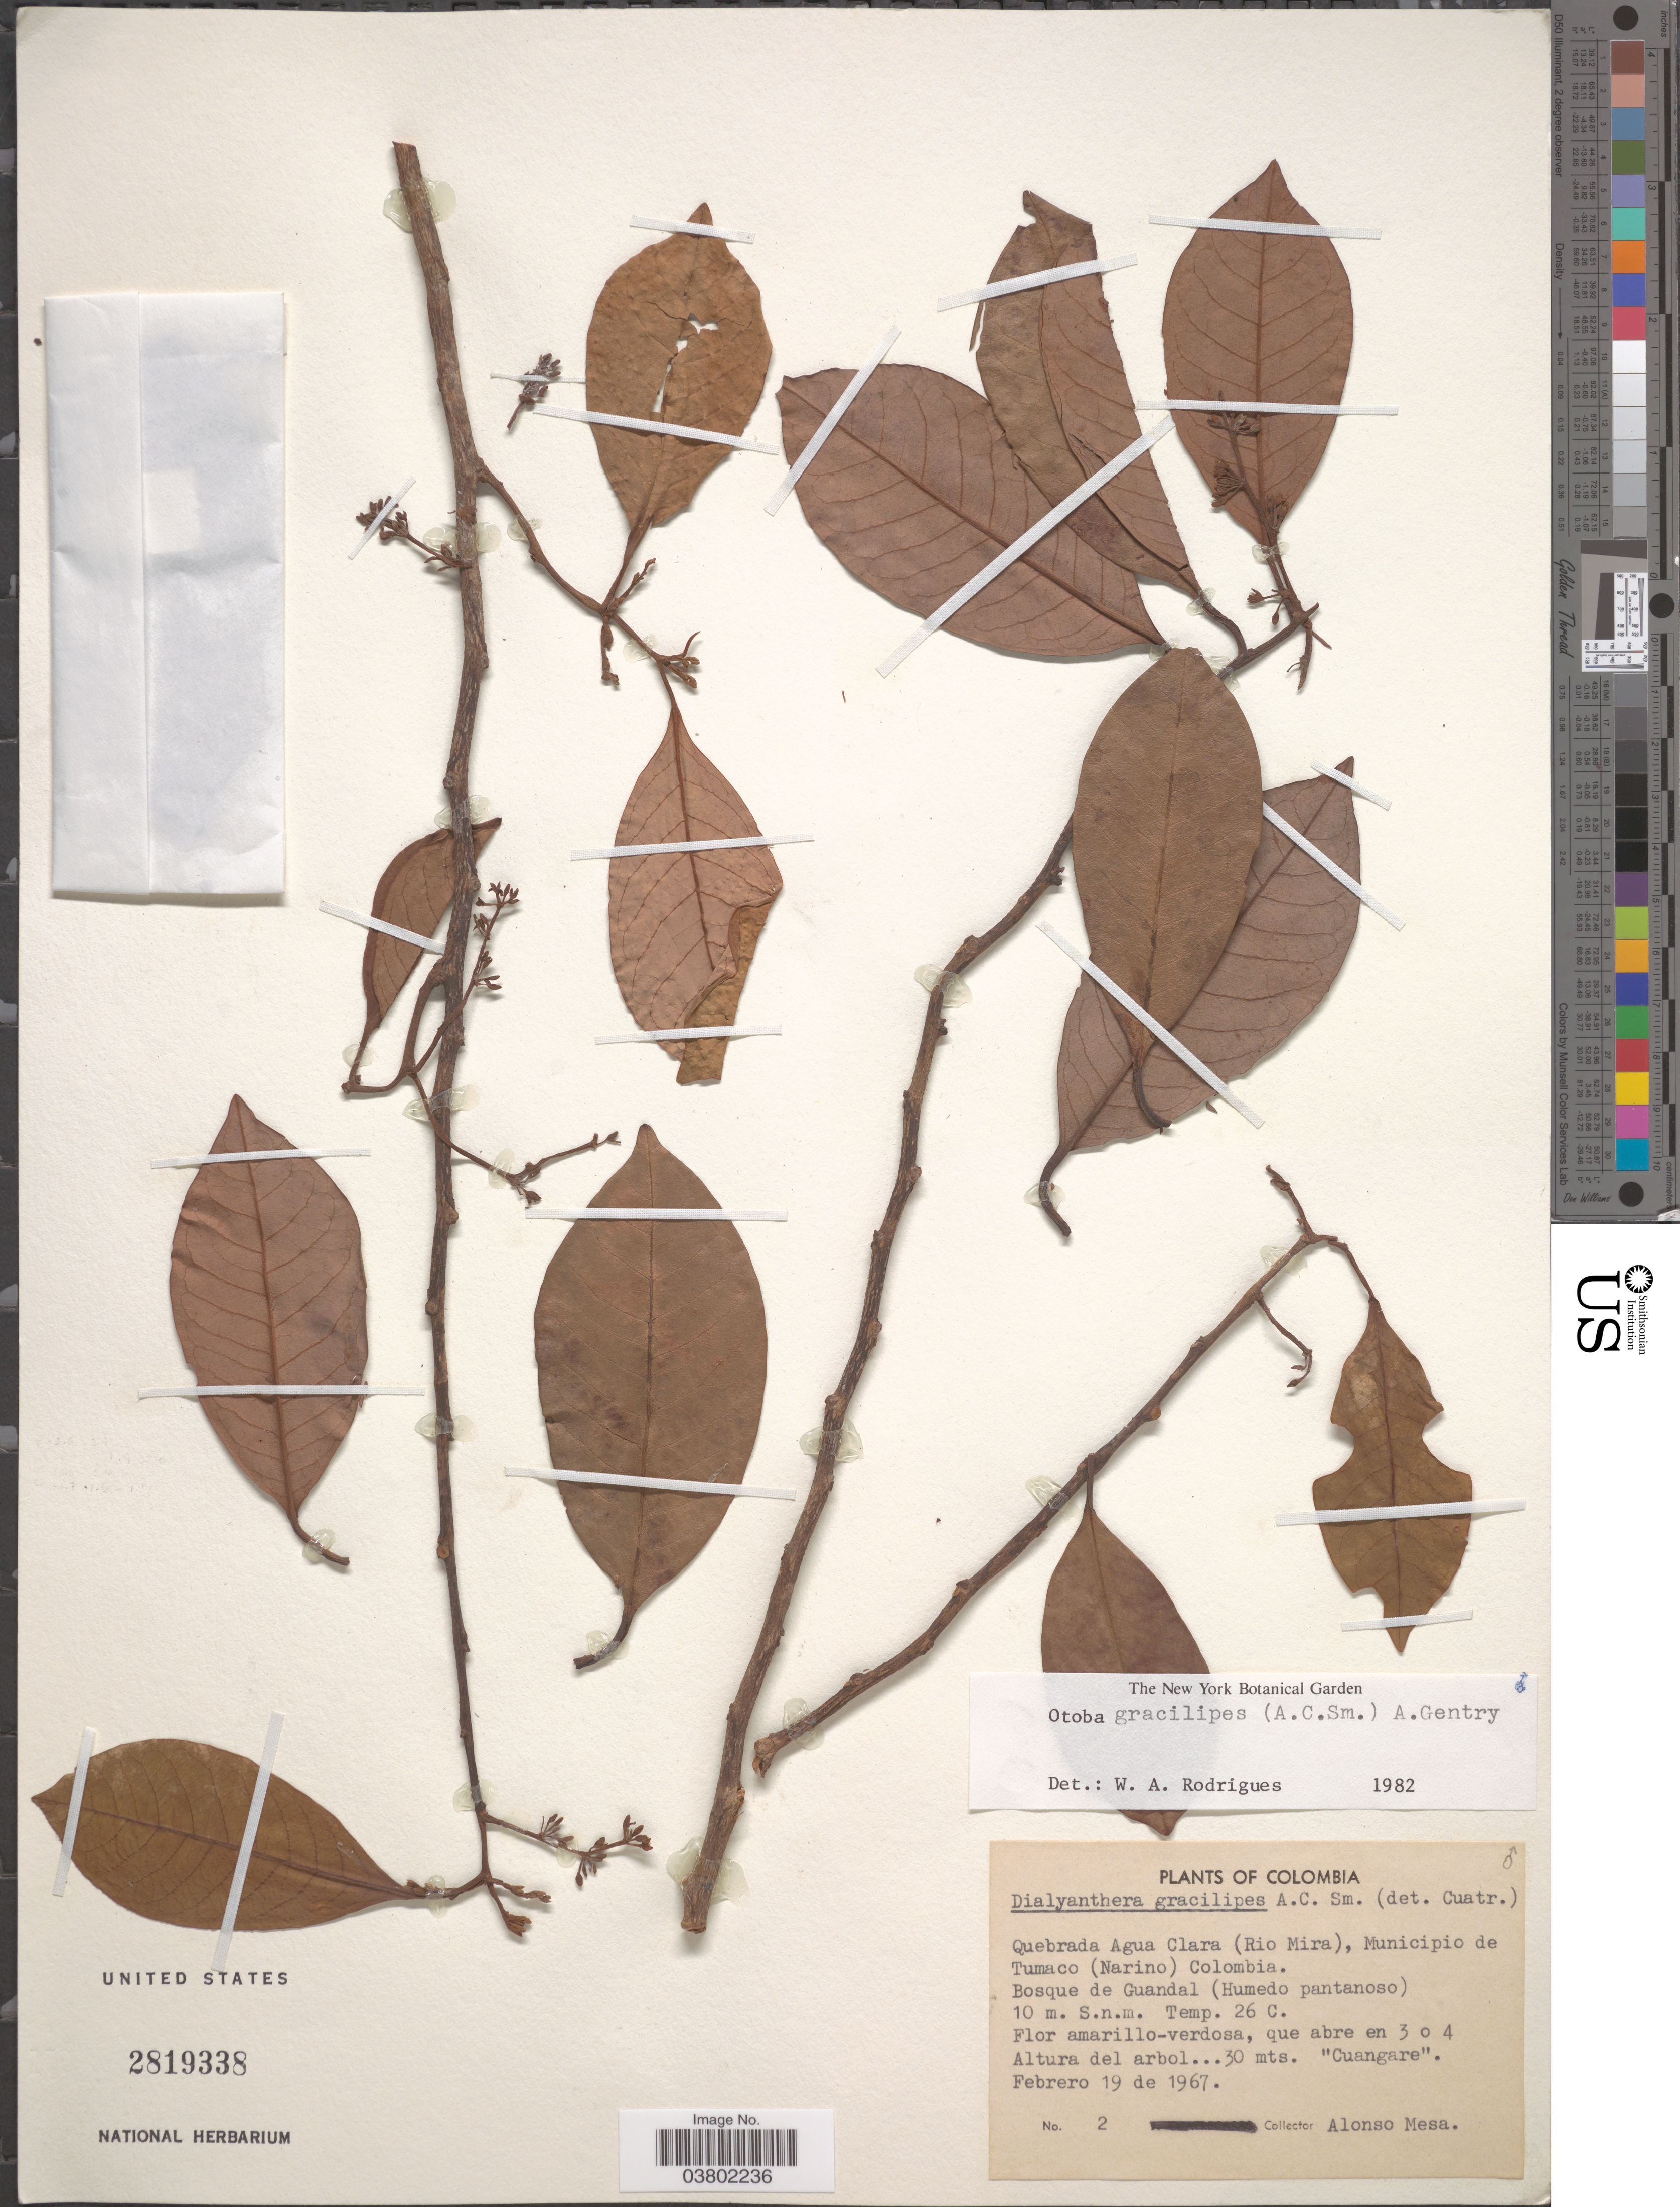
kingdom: Plantae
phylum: Tracheophyta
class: Magnoliopsida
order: Magnoliales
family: Myristicaceae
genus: Otoba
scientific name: Otoba gracilipes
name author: (A.C. Sm.) A.H. Gentry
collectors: A. Mesa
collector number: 2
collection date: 1967-02-19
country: Colombia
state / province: Nariño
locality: Quebrada Agua Clara (Rio Mira), Municipio de Tumaco (Narino). Bosque de Guandal (Humedo pantanoso).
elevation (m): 10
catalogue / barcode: US 2819338